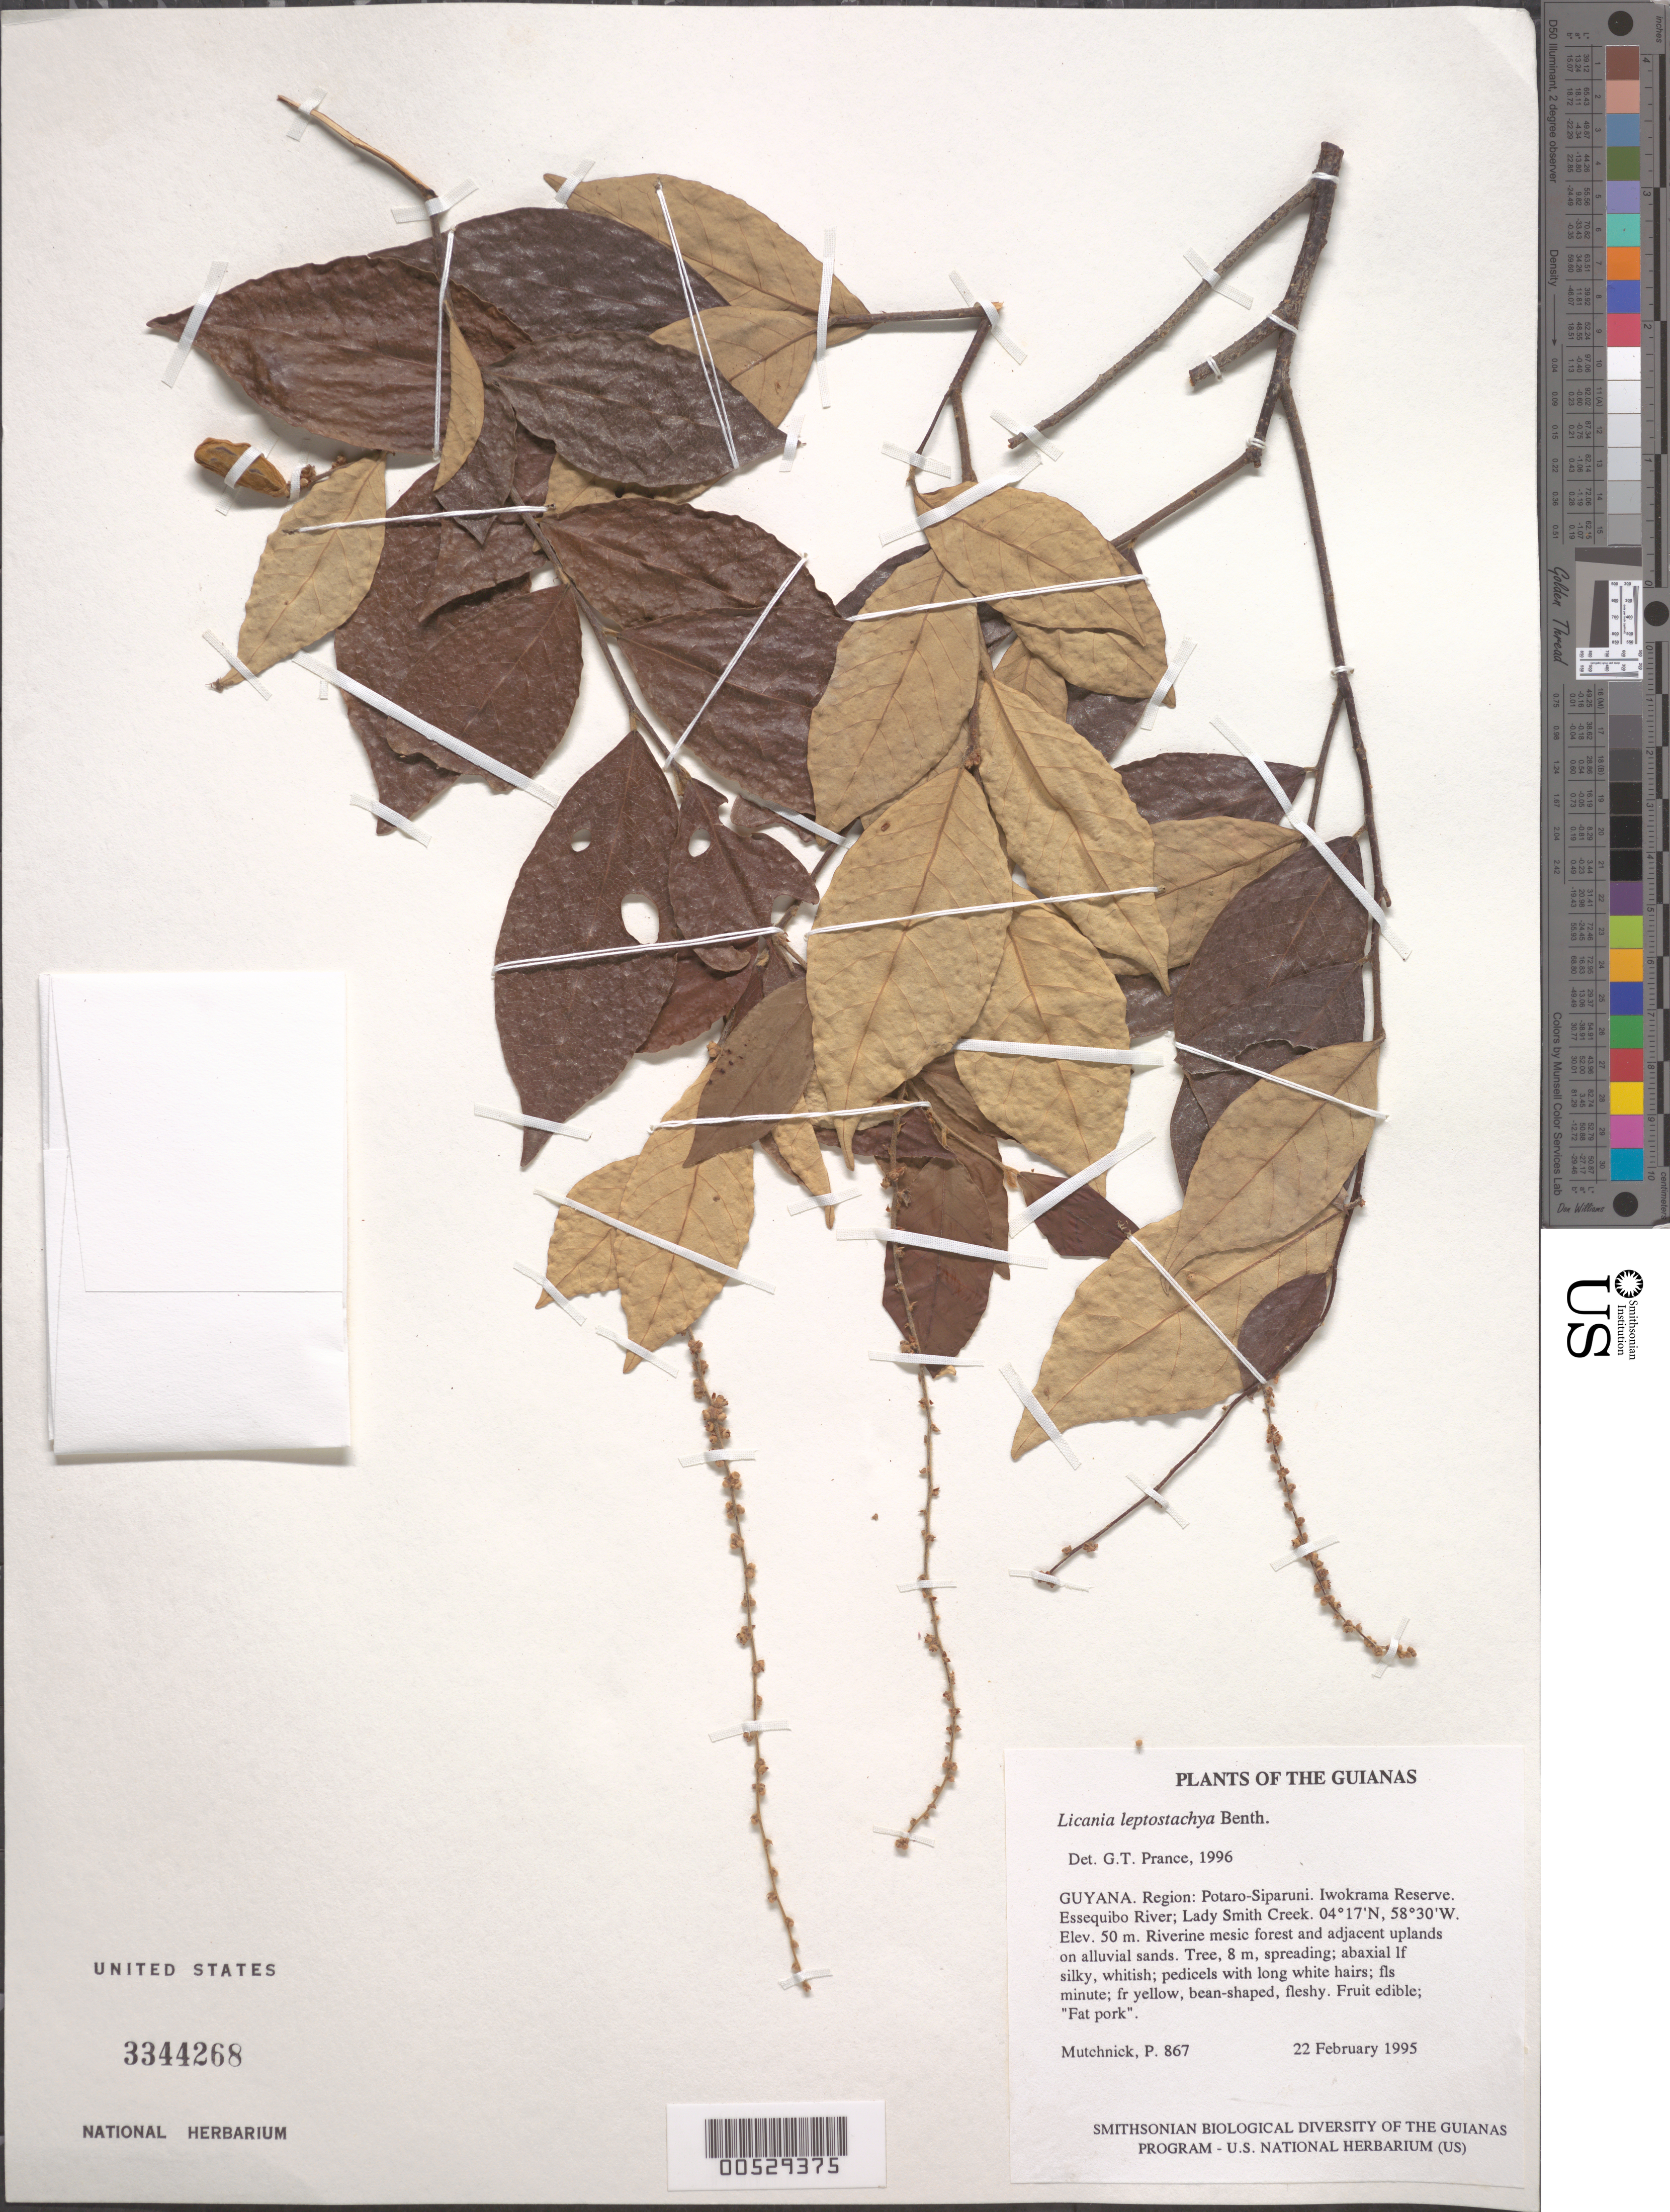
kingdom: Plantae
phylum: Tracheophyta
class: Magnoliopsida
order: Malpighiales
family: Chrysobalanaceae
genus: Licania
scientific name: Licania leptostachya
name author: Benth.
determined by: Prance, G. T.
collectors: P. Mutchnick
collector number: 867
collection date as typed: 22 February 1995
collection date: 1995-02-22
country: Guyana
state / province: Potaro-Siparuni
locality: Iwokrama Reserve. Essequibo River; Lady Smith Creek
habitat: Riverine mesic forest and adjacent uplands on alluvial sands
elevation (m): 50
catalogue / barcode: US 3344268